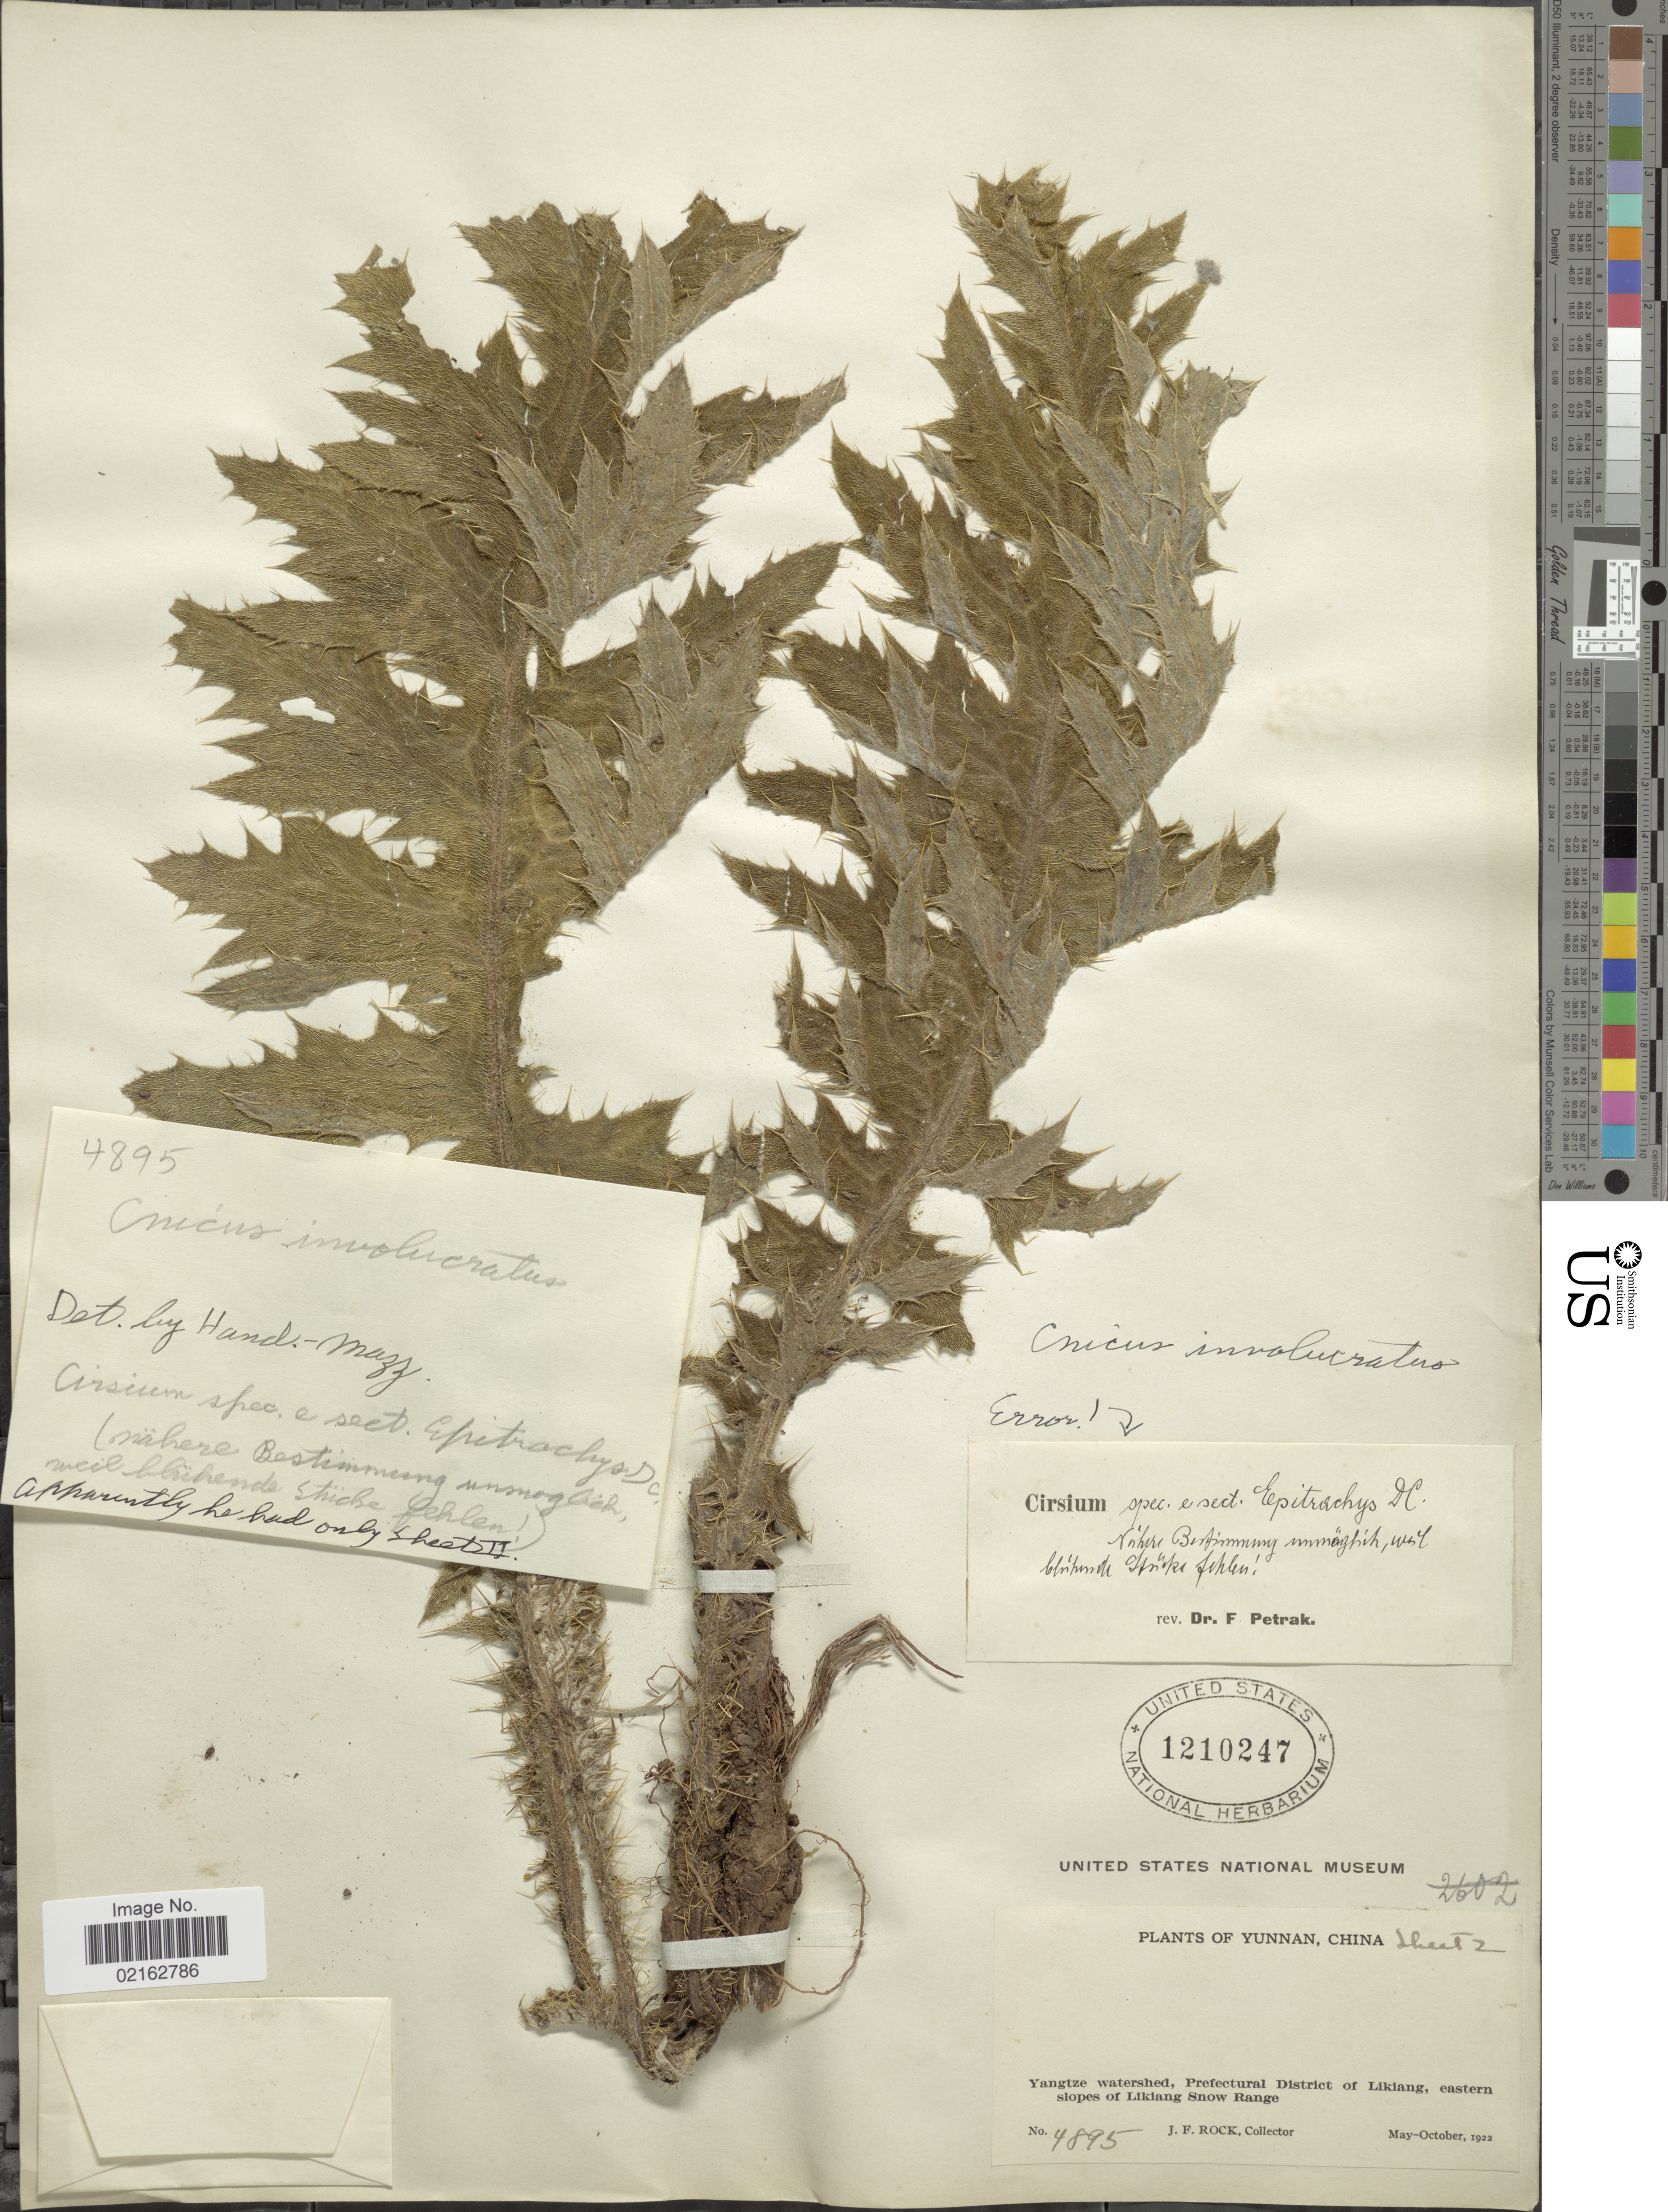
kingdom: Plantae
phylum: Tracheophyta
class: Magnoliopsida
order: Asterales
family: Asteraceae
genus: Cirsium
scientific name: Cirsium verutum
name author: (D. Don) Spreng.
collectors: J. Rock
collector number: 4895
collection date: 1922-05/1922-10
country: China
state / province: Yunnan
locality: Yangtze watershed, Prefectural District of Likiang, eastern slopes of Likiang Snow Range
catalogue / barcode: US 1210247